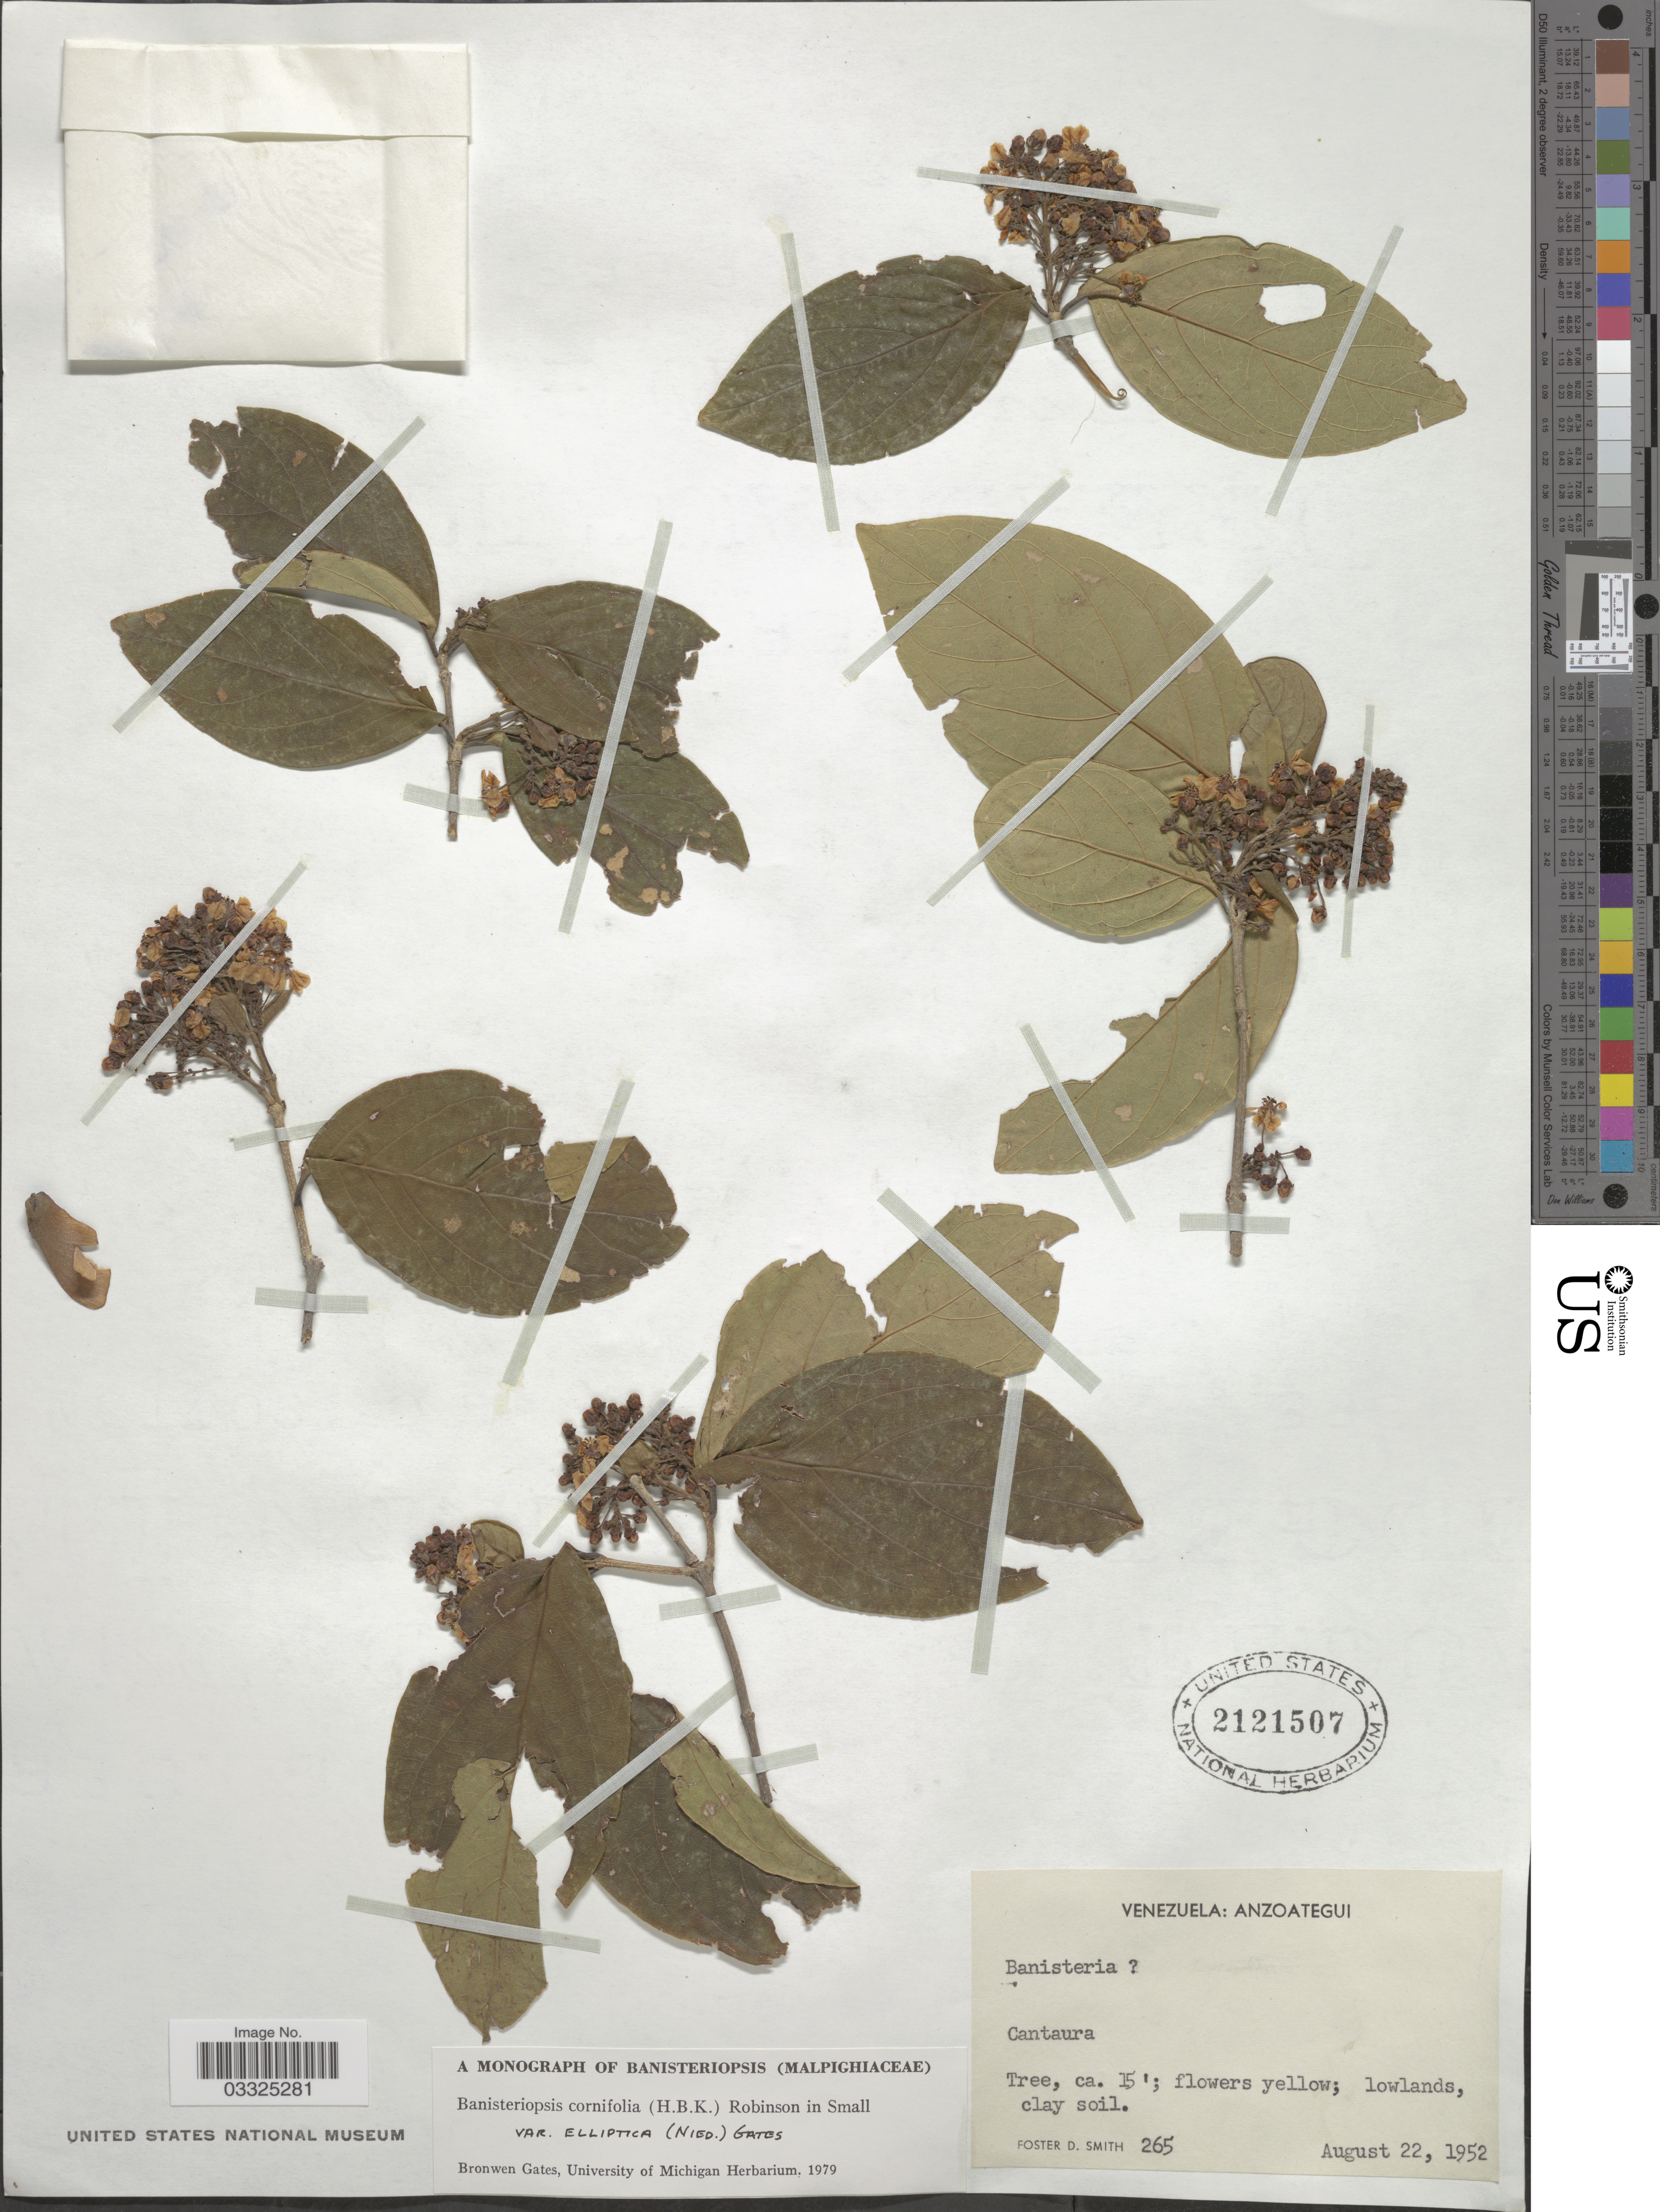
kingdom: Plantae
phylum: Tracheophyta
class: Magnoliopsida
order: Malpighiales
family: Malpighiaceae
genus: Bronwenia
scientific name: Bronwenia cornifolia var. maracaybensis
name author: (A. Juss.) W.R. Anderson & C. Davis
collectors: F. Smith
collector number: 265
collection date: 1952-08-22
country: Venezuela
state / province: Anzoategui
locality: Cantaura.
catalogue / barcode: US 2121507